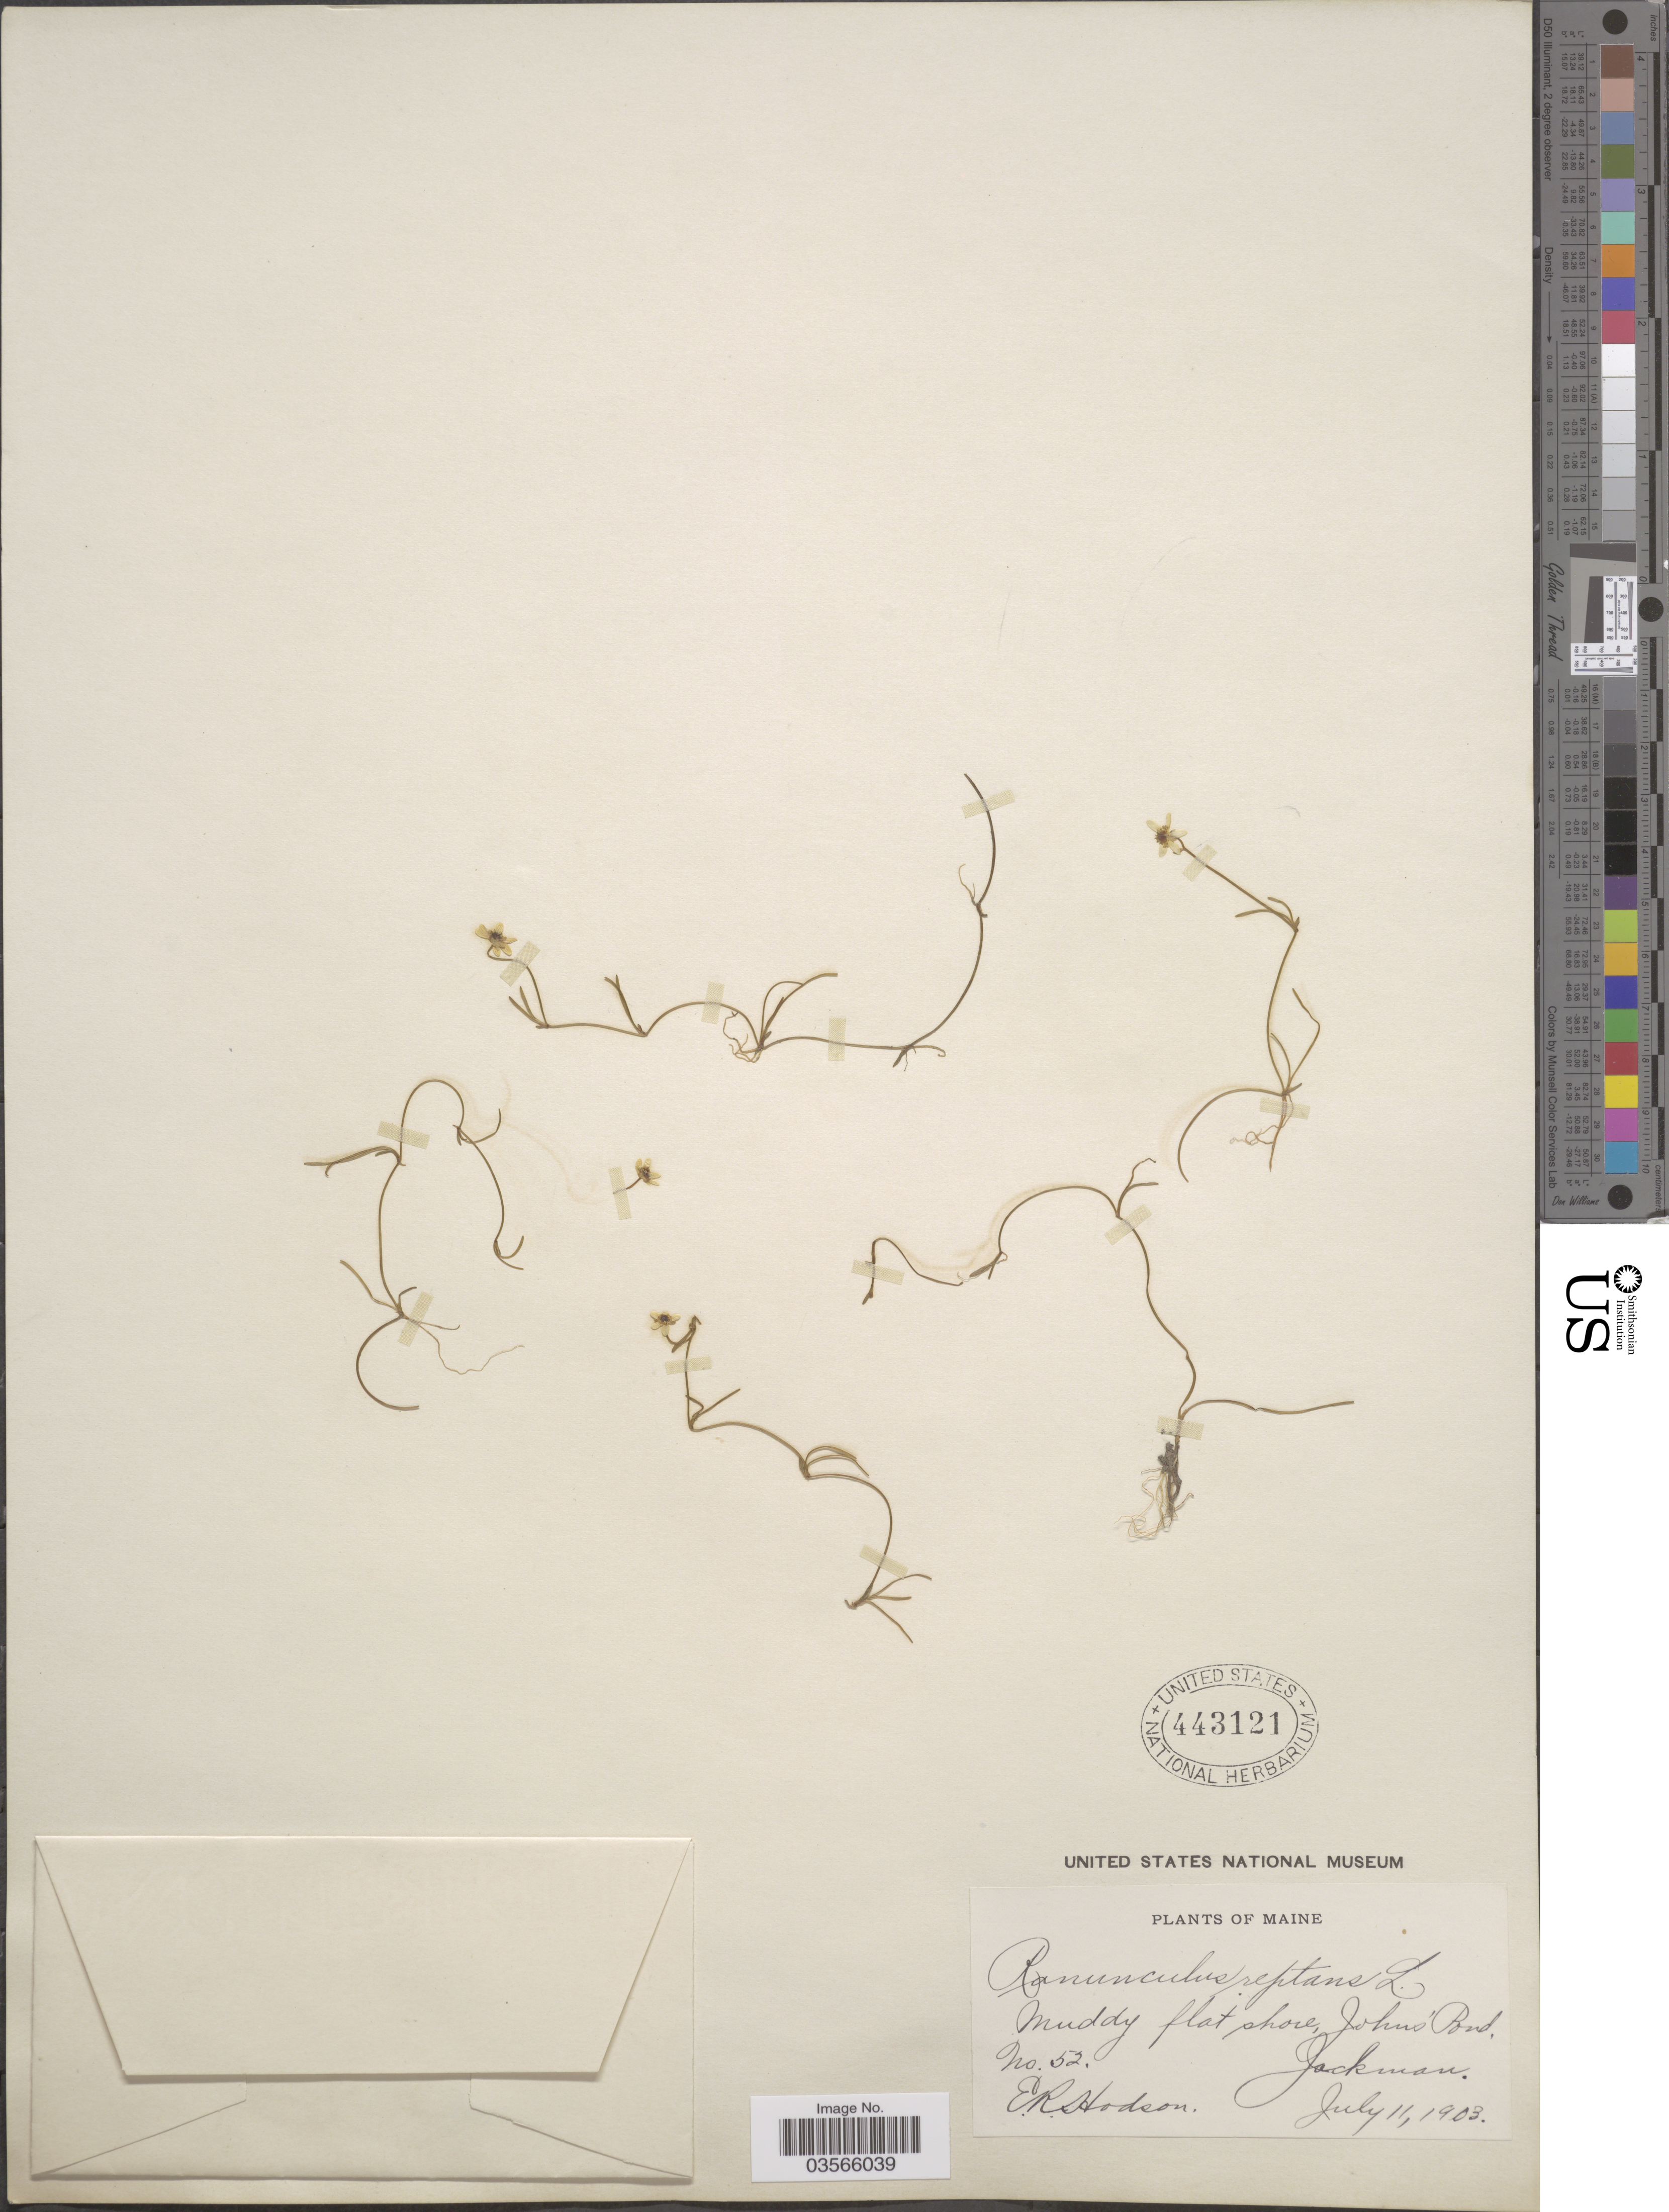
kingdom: Plantae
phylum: Tracheophyta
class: Magnoliopsida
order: Ranunculales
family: Ranunculaceae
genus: Ranunculus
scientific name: Ranunculus flammula var. filiformis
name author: (Michx.) Hook.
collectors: E. Hodson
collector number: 52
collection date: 1903-07-11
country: United States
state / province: Maine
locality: Muddy flat shore, Johns Pond, Jackman.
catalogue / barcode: US 443121